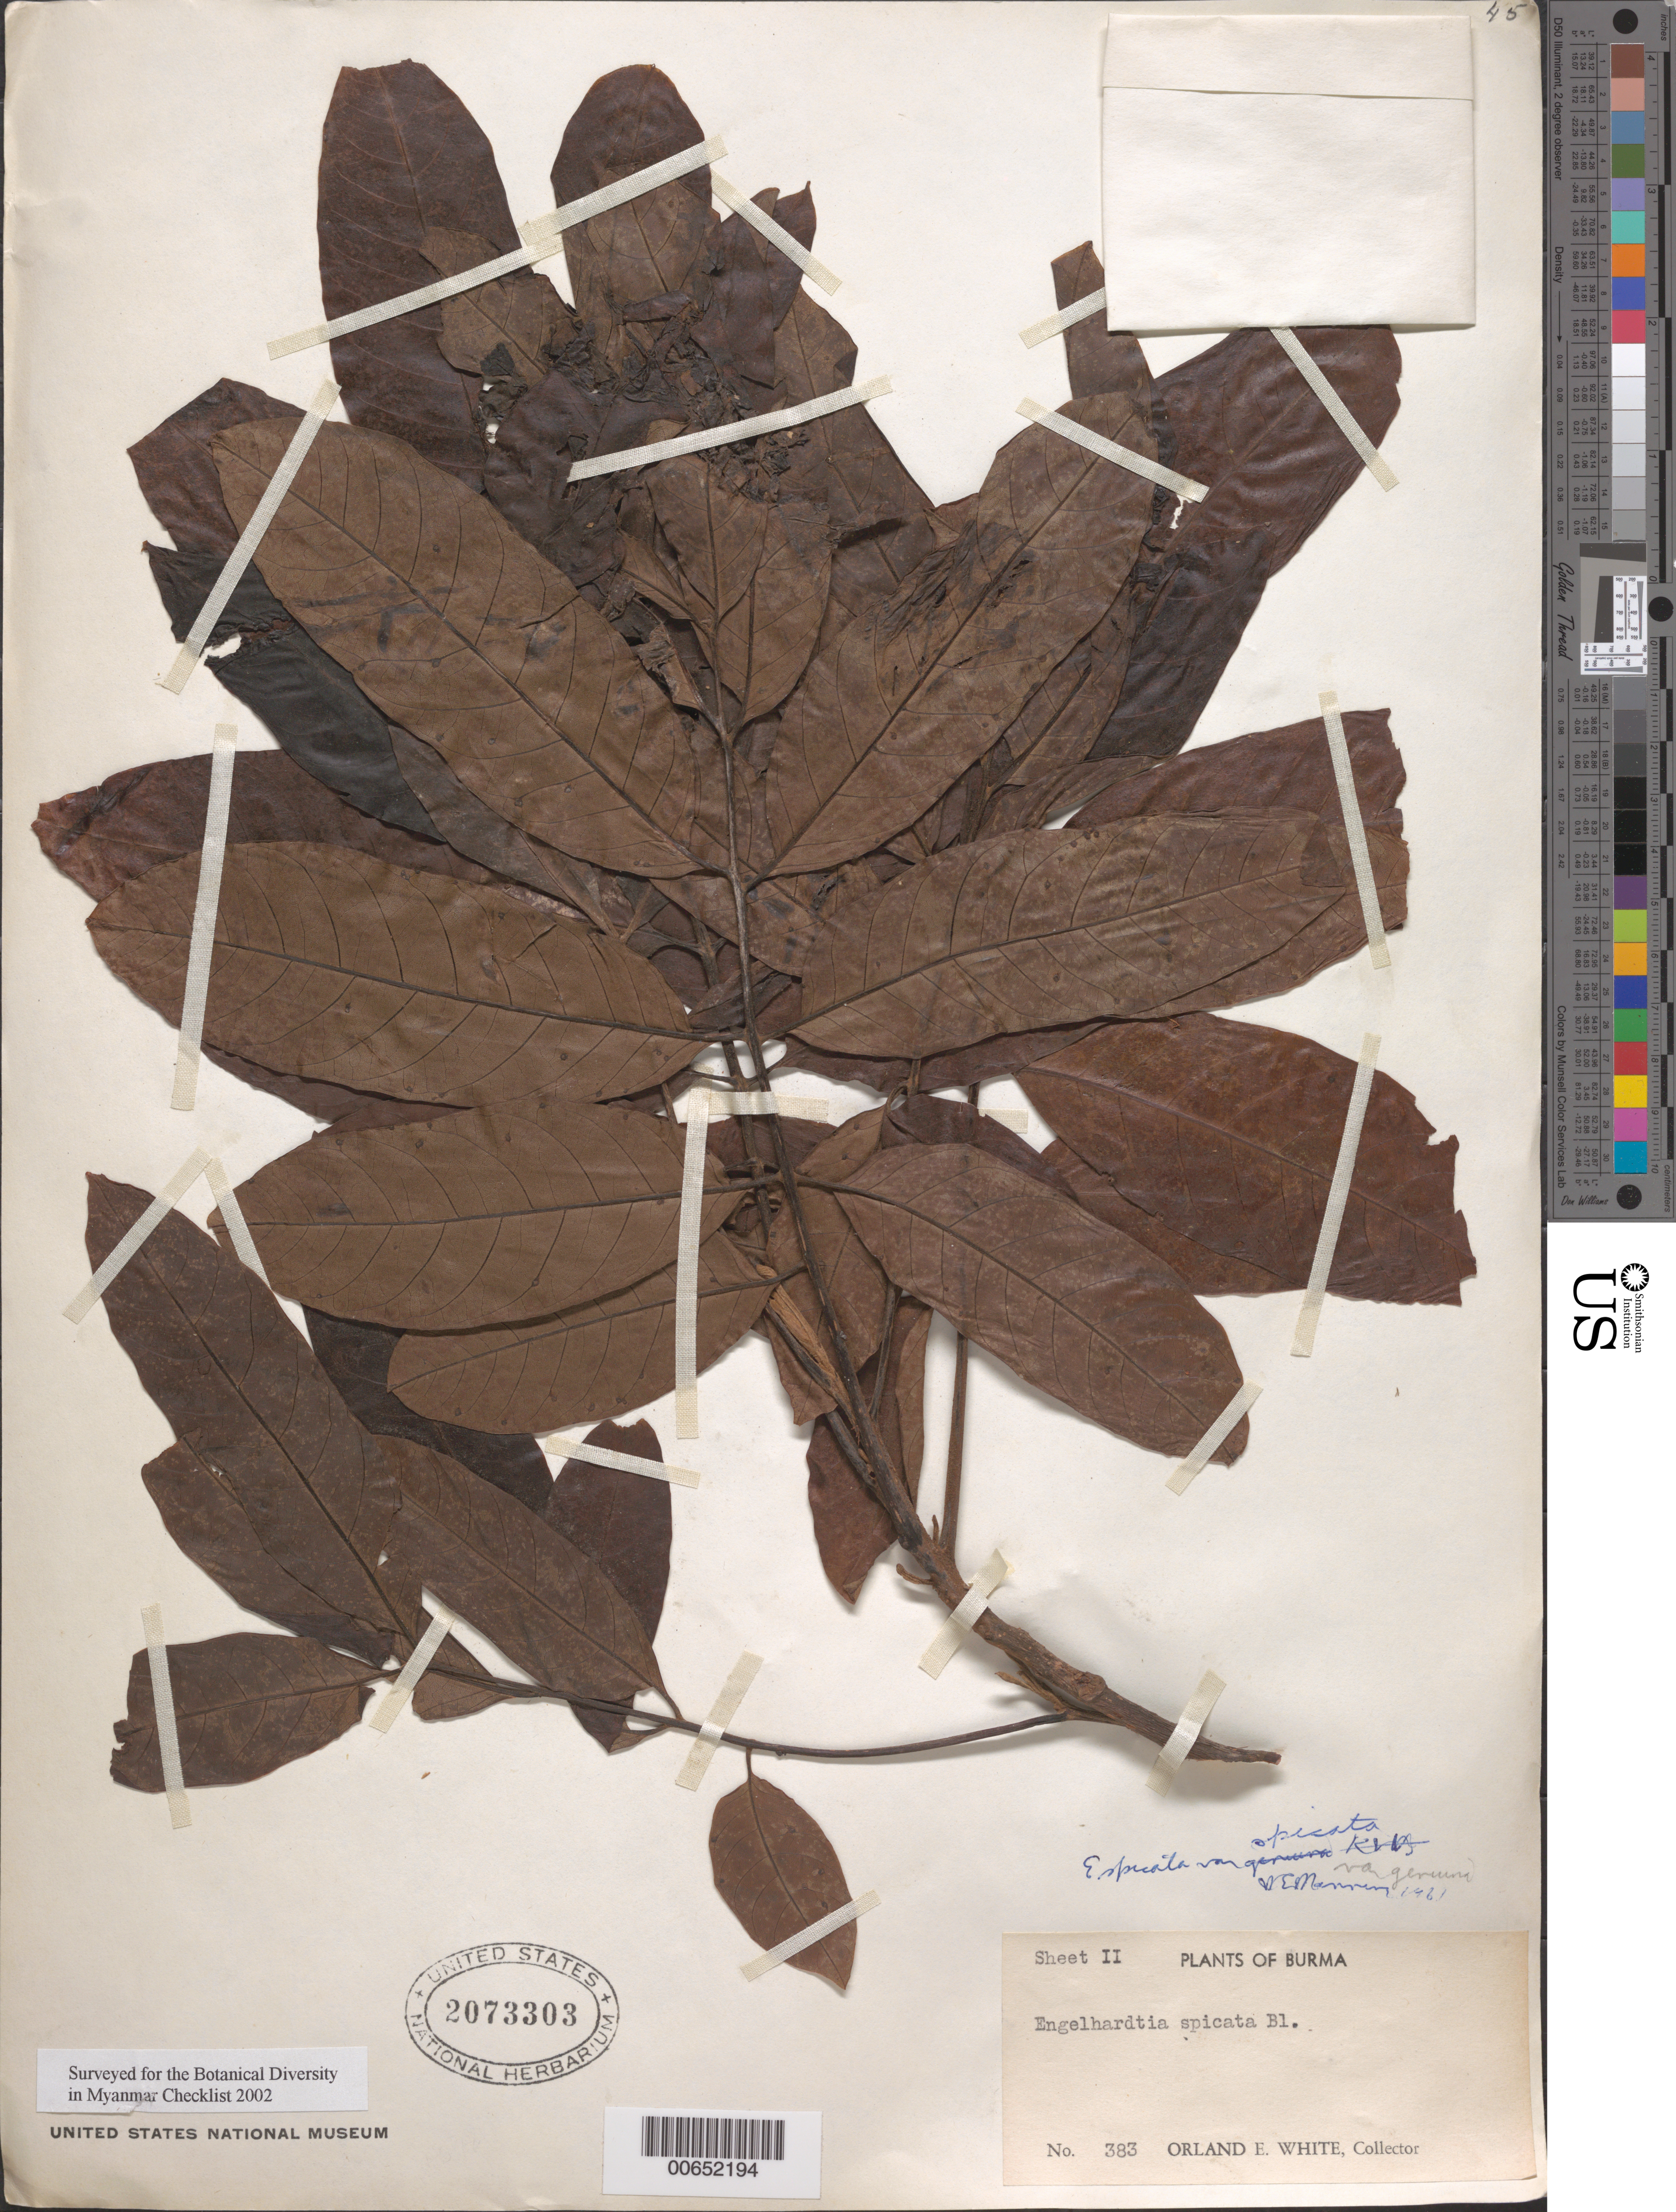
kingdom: Plantae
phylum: Tracheophyta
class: Magnoliopsida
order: Fagales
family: Juglandaceae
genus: Engelhardia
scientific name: Engelhardia spicata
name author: Lesch. ex Blume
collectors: O. E. White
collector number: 383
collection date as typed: Mar 1951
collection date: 1951-03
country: United States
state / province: Virginia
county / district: Clarke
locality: Blandy Experimental Farm, Boyce. Collected from the wild Maymyo Burma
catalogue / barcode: US 2073303